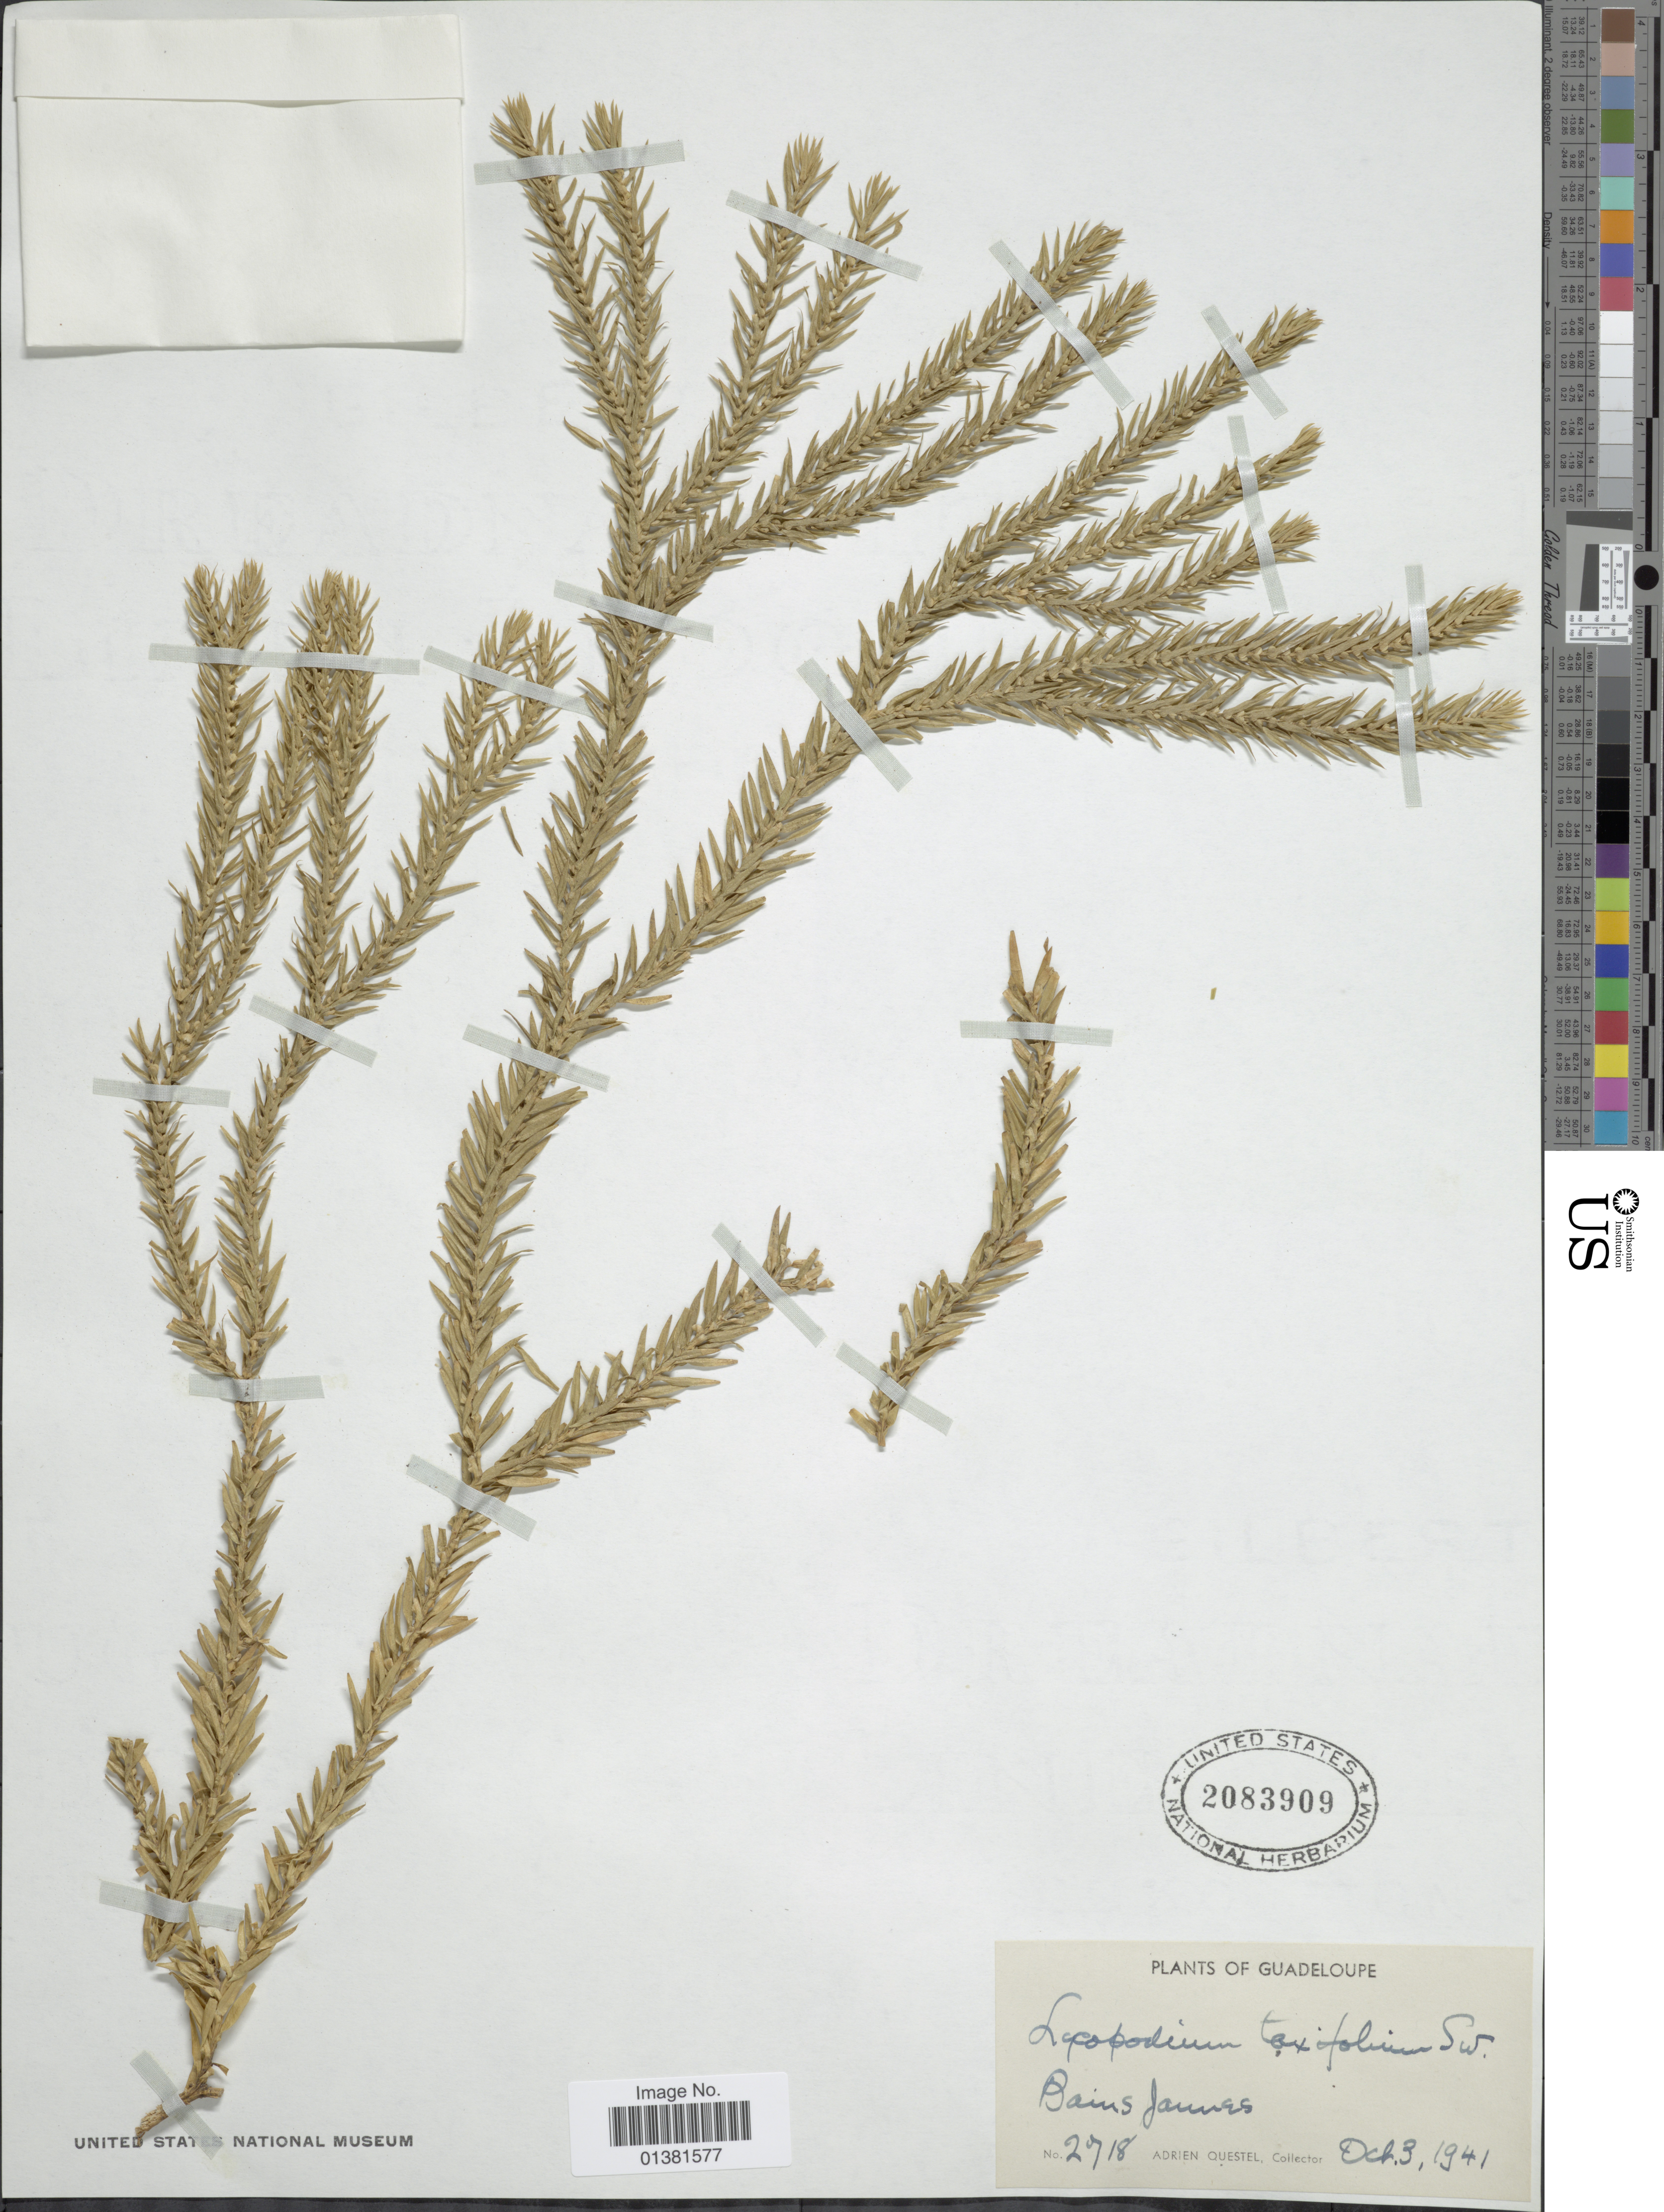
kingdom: Plantae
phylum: Tracheophyta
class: Lycopodiopsida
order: Lycopodiales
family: Lycopodiaceae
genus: Phlegmariurus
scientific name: Phlegmariurus taxifolius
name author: (Sw.) Á. Löve & D. Löve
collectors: A. Questel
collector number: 2718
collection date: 1941-10-03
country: Guadeloupe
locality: Bains James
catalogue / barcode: US 2083909